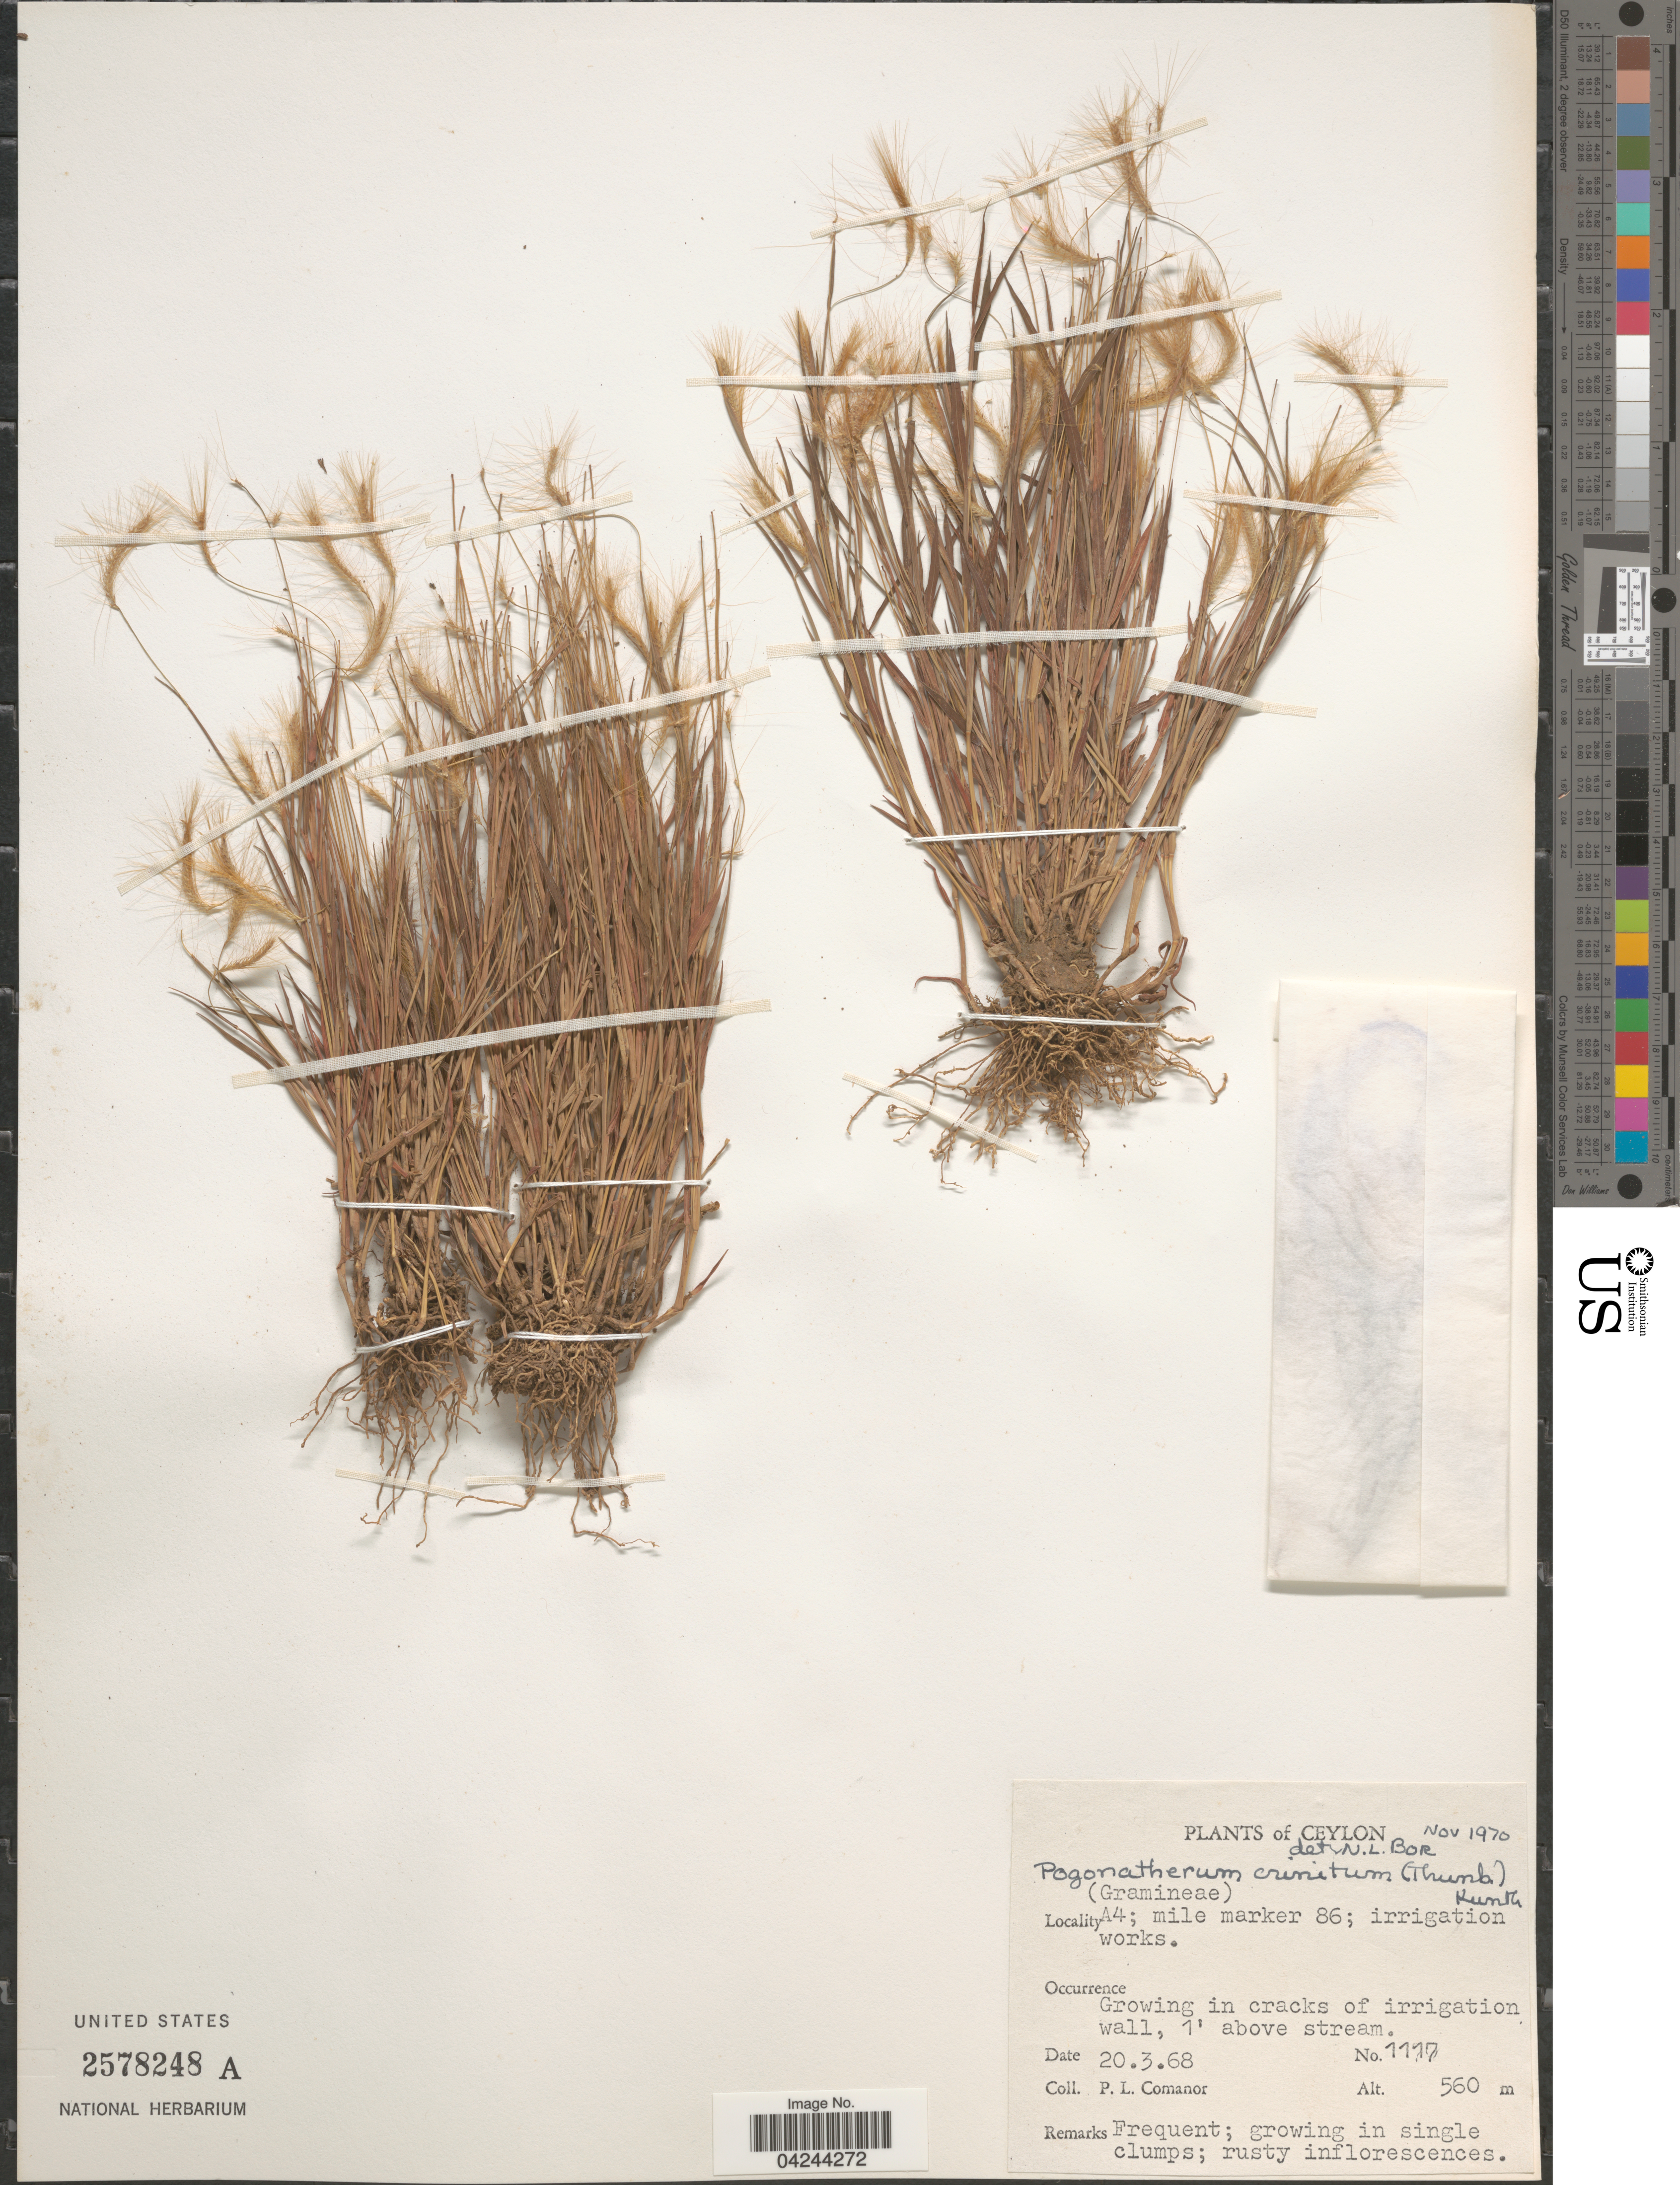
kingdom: Plantae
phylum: Tracheophyta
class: Liliopsida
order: Poales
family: Poaceae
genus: Pogonatherum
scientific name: Pogonatherum crinitum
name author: (Thunb.) Kunth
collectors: P. Comanor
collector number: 1117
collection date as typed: Transcribed d/m/y: 20/3/68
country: Sri Lanka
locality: Ceylon. A4; mile marker 86.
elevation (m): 560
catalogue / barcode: US 2578248A